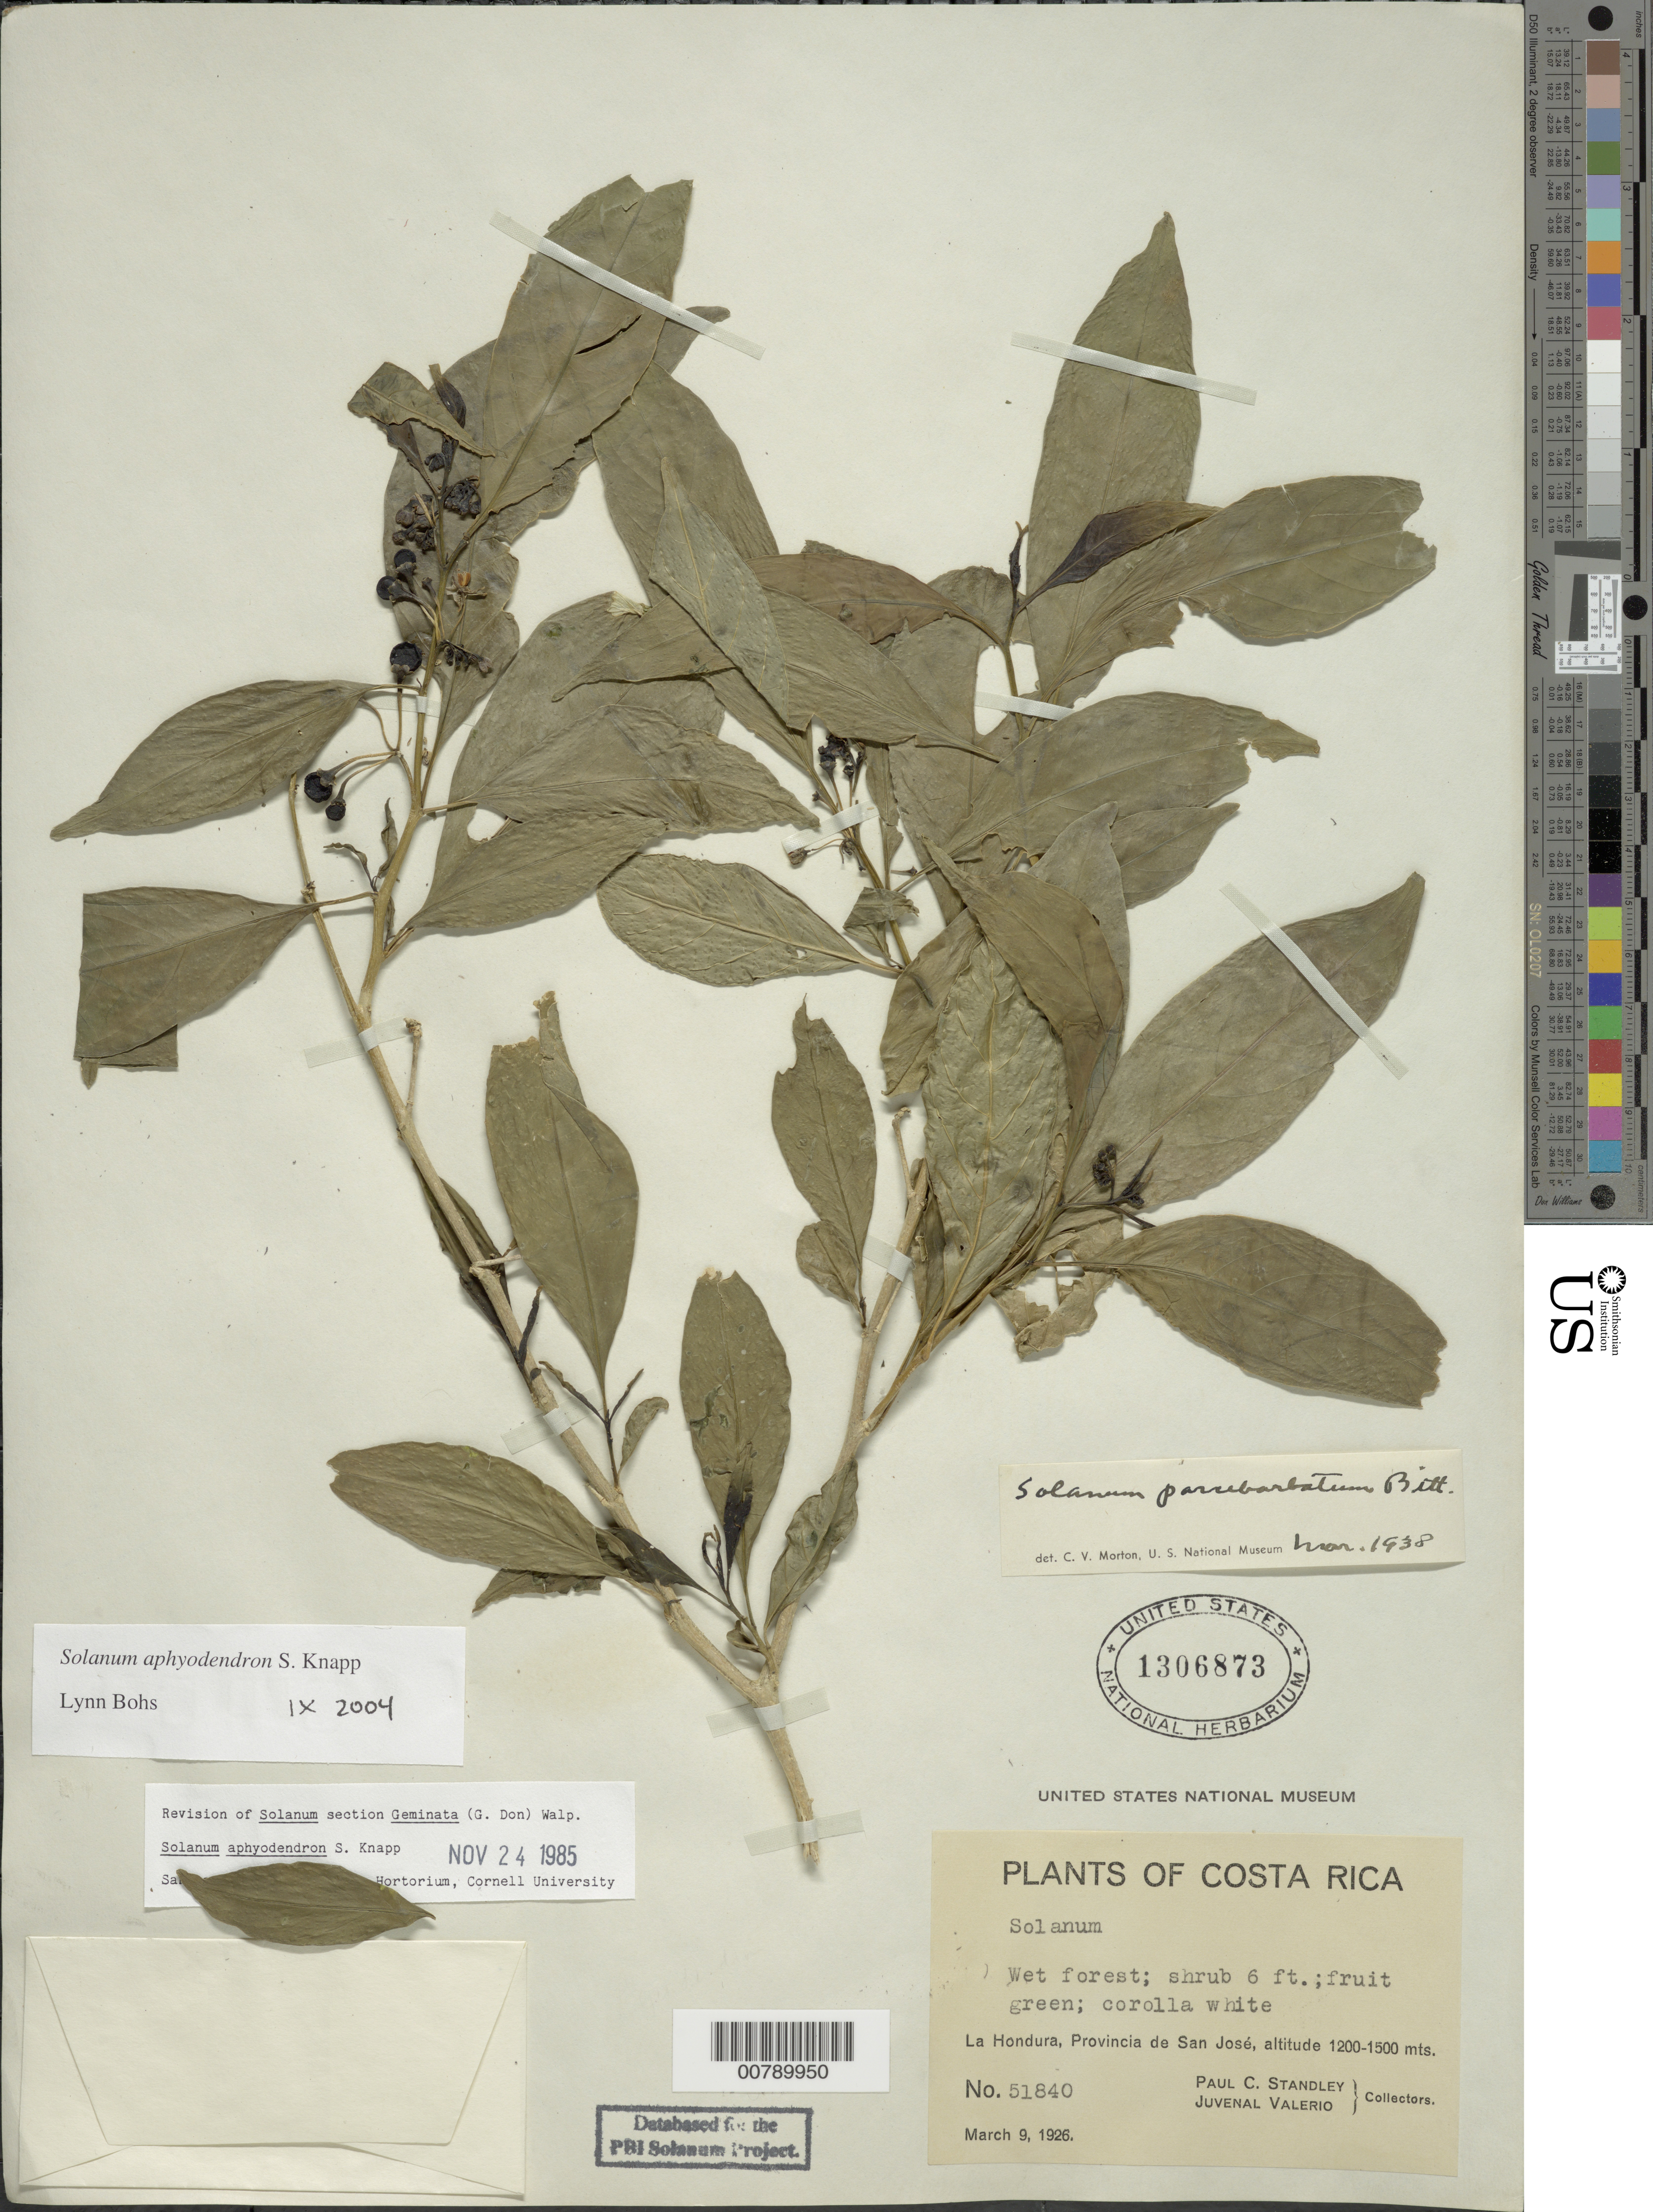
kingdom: Plantae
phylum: Tracheophyta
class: Magnoliopsida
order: Solanales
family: Solanaceae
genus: Solanum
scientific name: Solanum aphyodendron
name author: S. Knapp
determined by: Bohs, L. A.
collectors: P. C. Standley & J. Valerio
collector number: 51840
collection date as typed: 9 Mar 1926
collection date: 1926-03-09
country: Costa Rica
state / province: San José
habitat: Wet forest.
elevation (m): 1200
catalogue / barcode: US 1306873